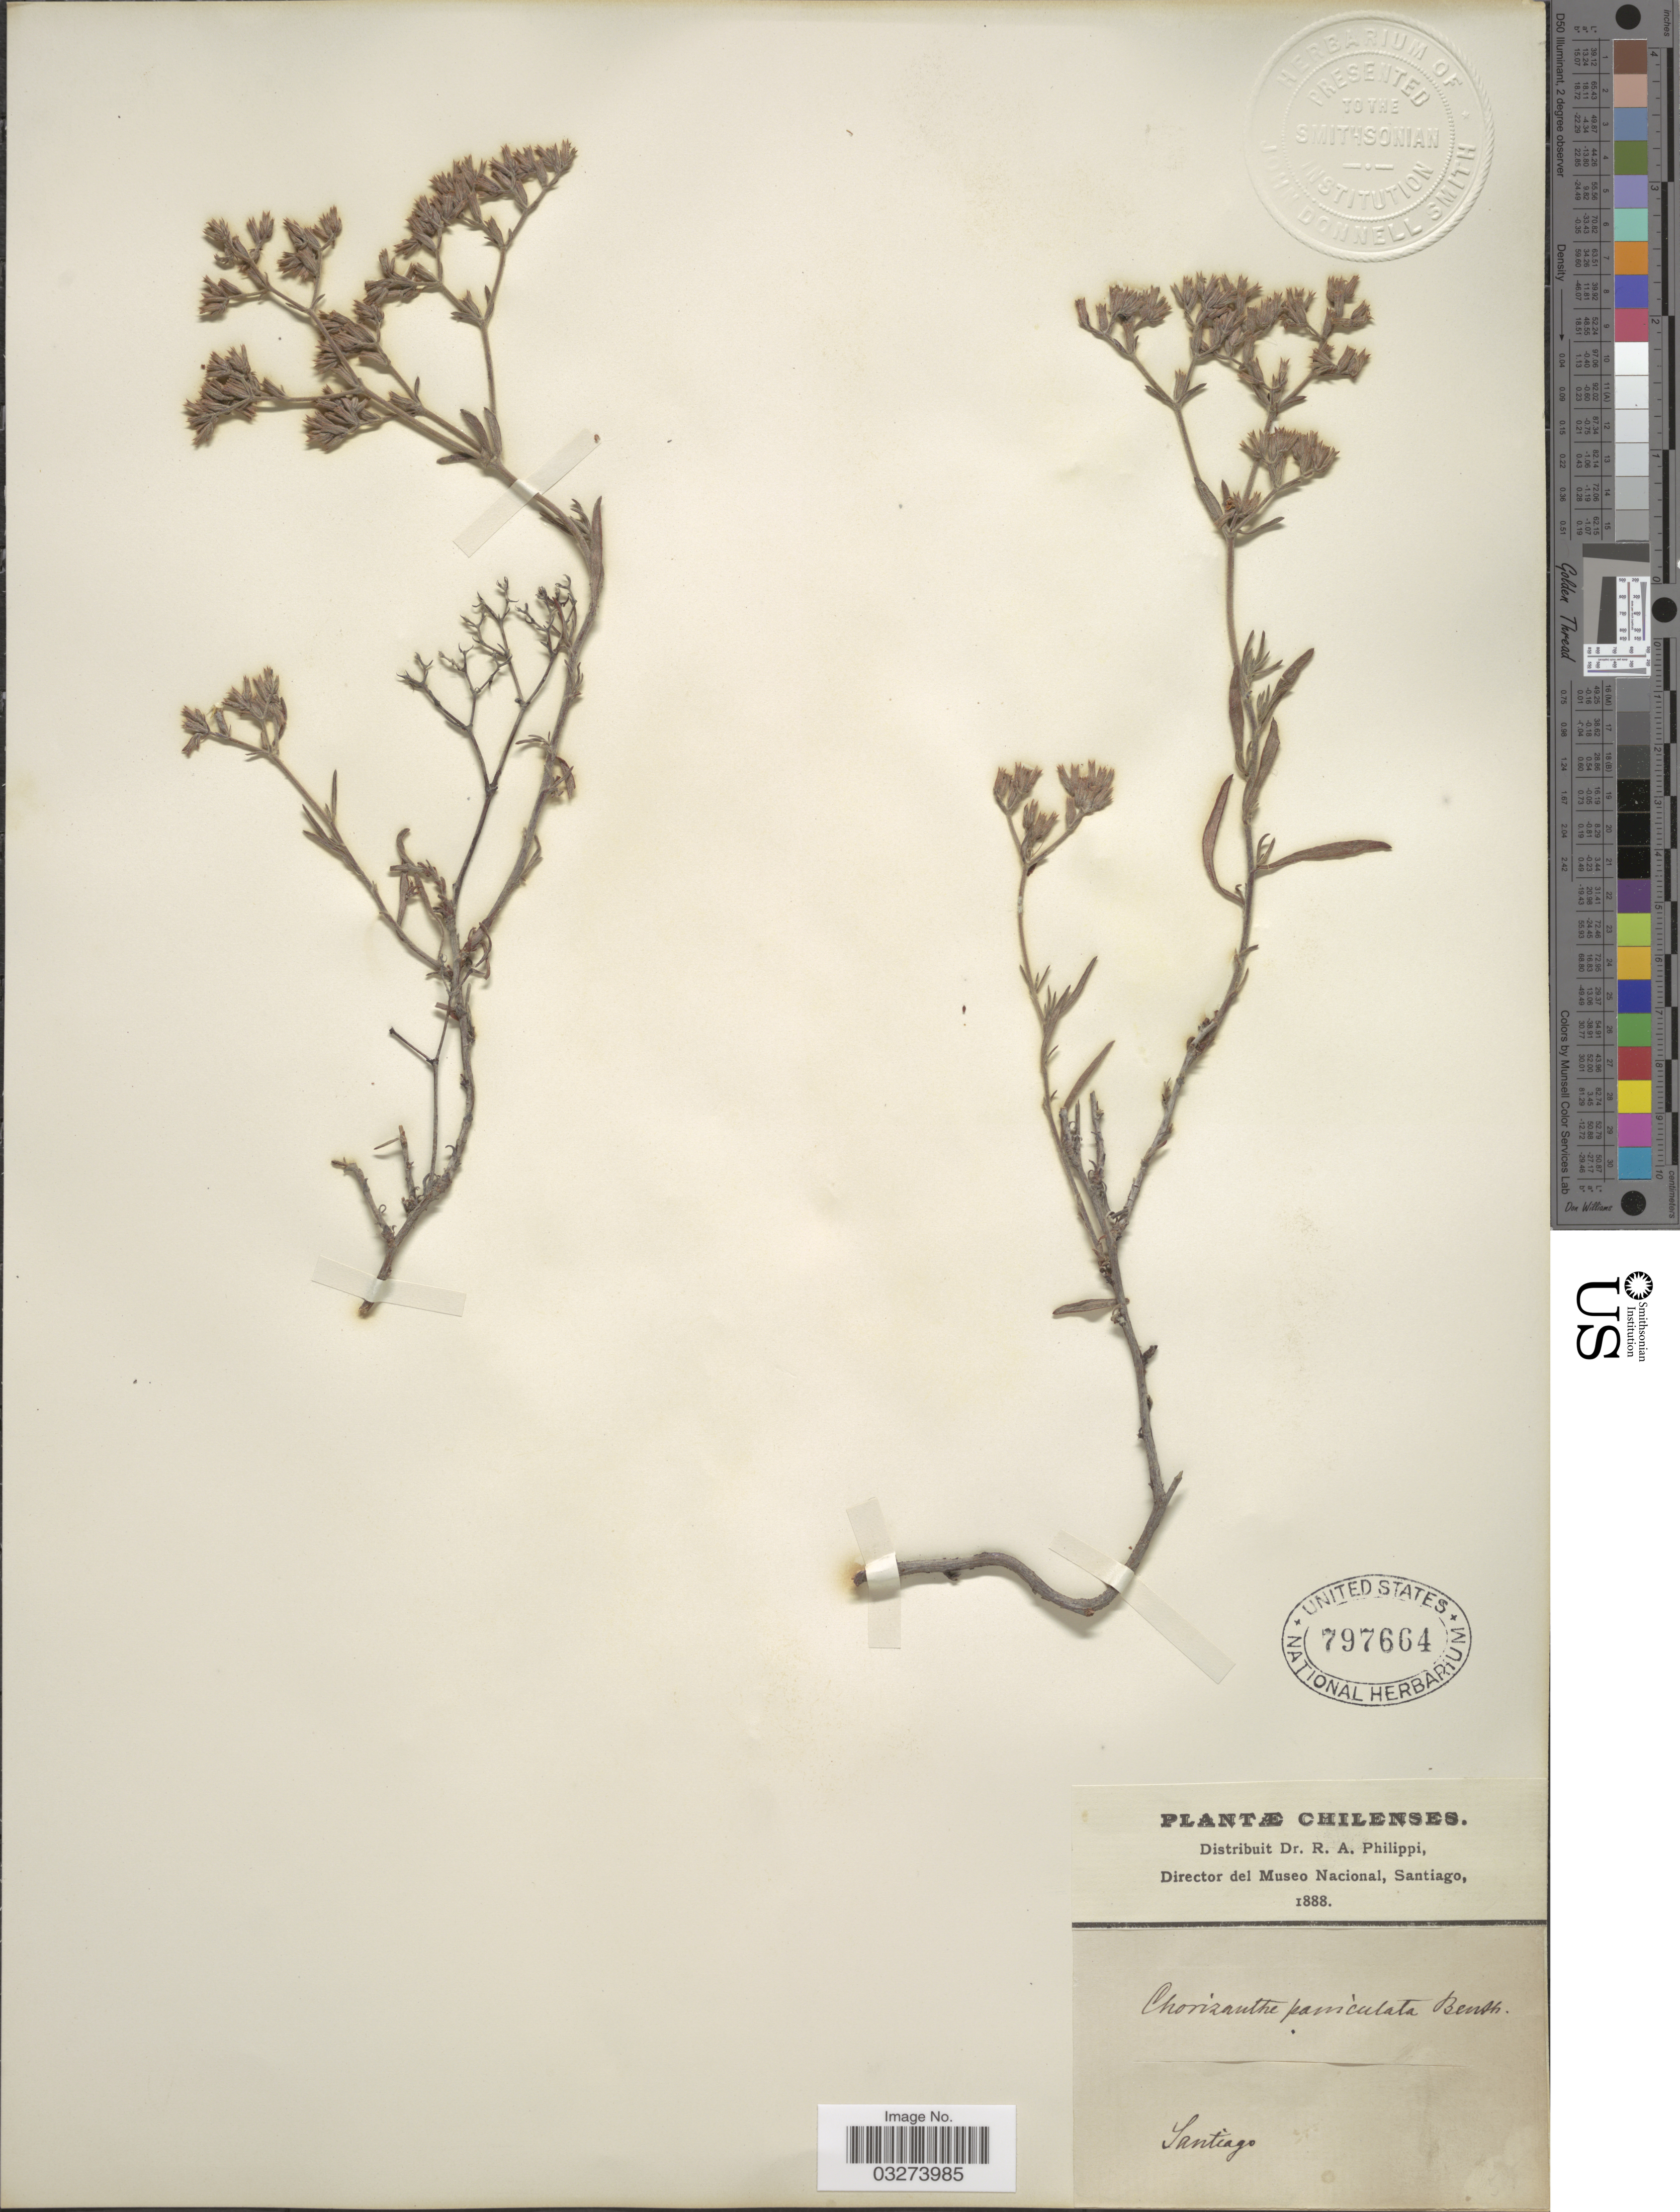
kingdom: Plantae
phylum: Tracheophyta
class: Magnoliopsida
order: Caryophyllales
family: Polygonaceae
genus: Chorizanthe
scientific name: Chorizanthe paniculata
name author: Benth.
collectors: ex. herb. R.A. Philippi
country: Chile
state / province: Región Metropolitana (RM)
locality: Santiago.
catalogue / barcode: US 797664